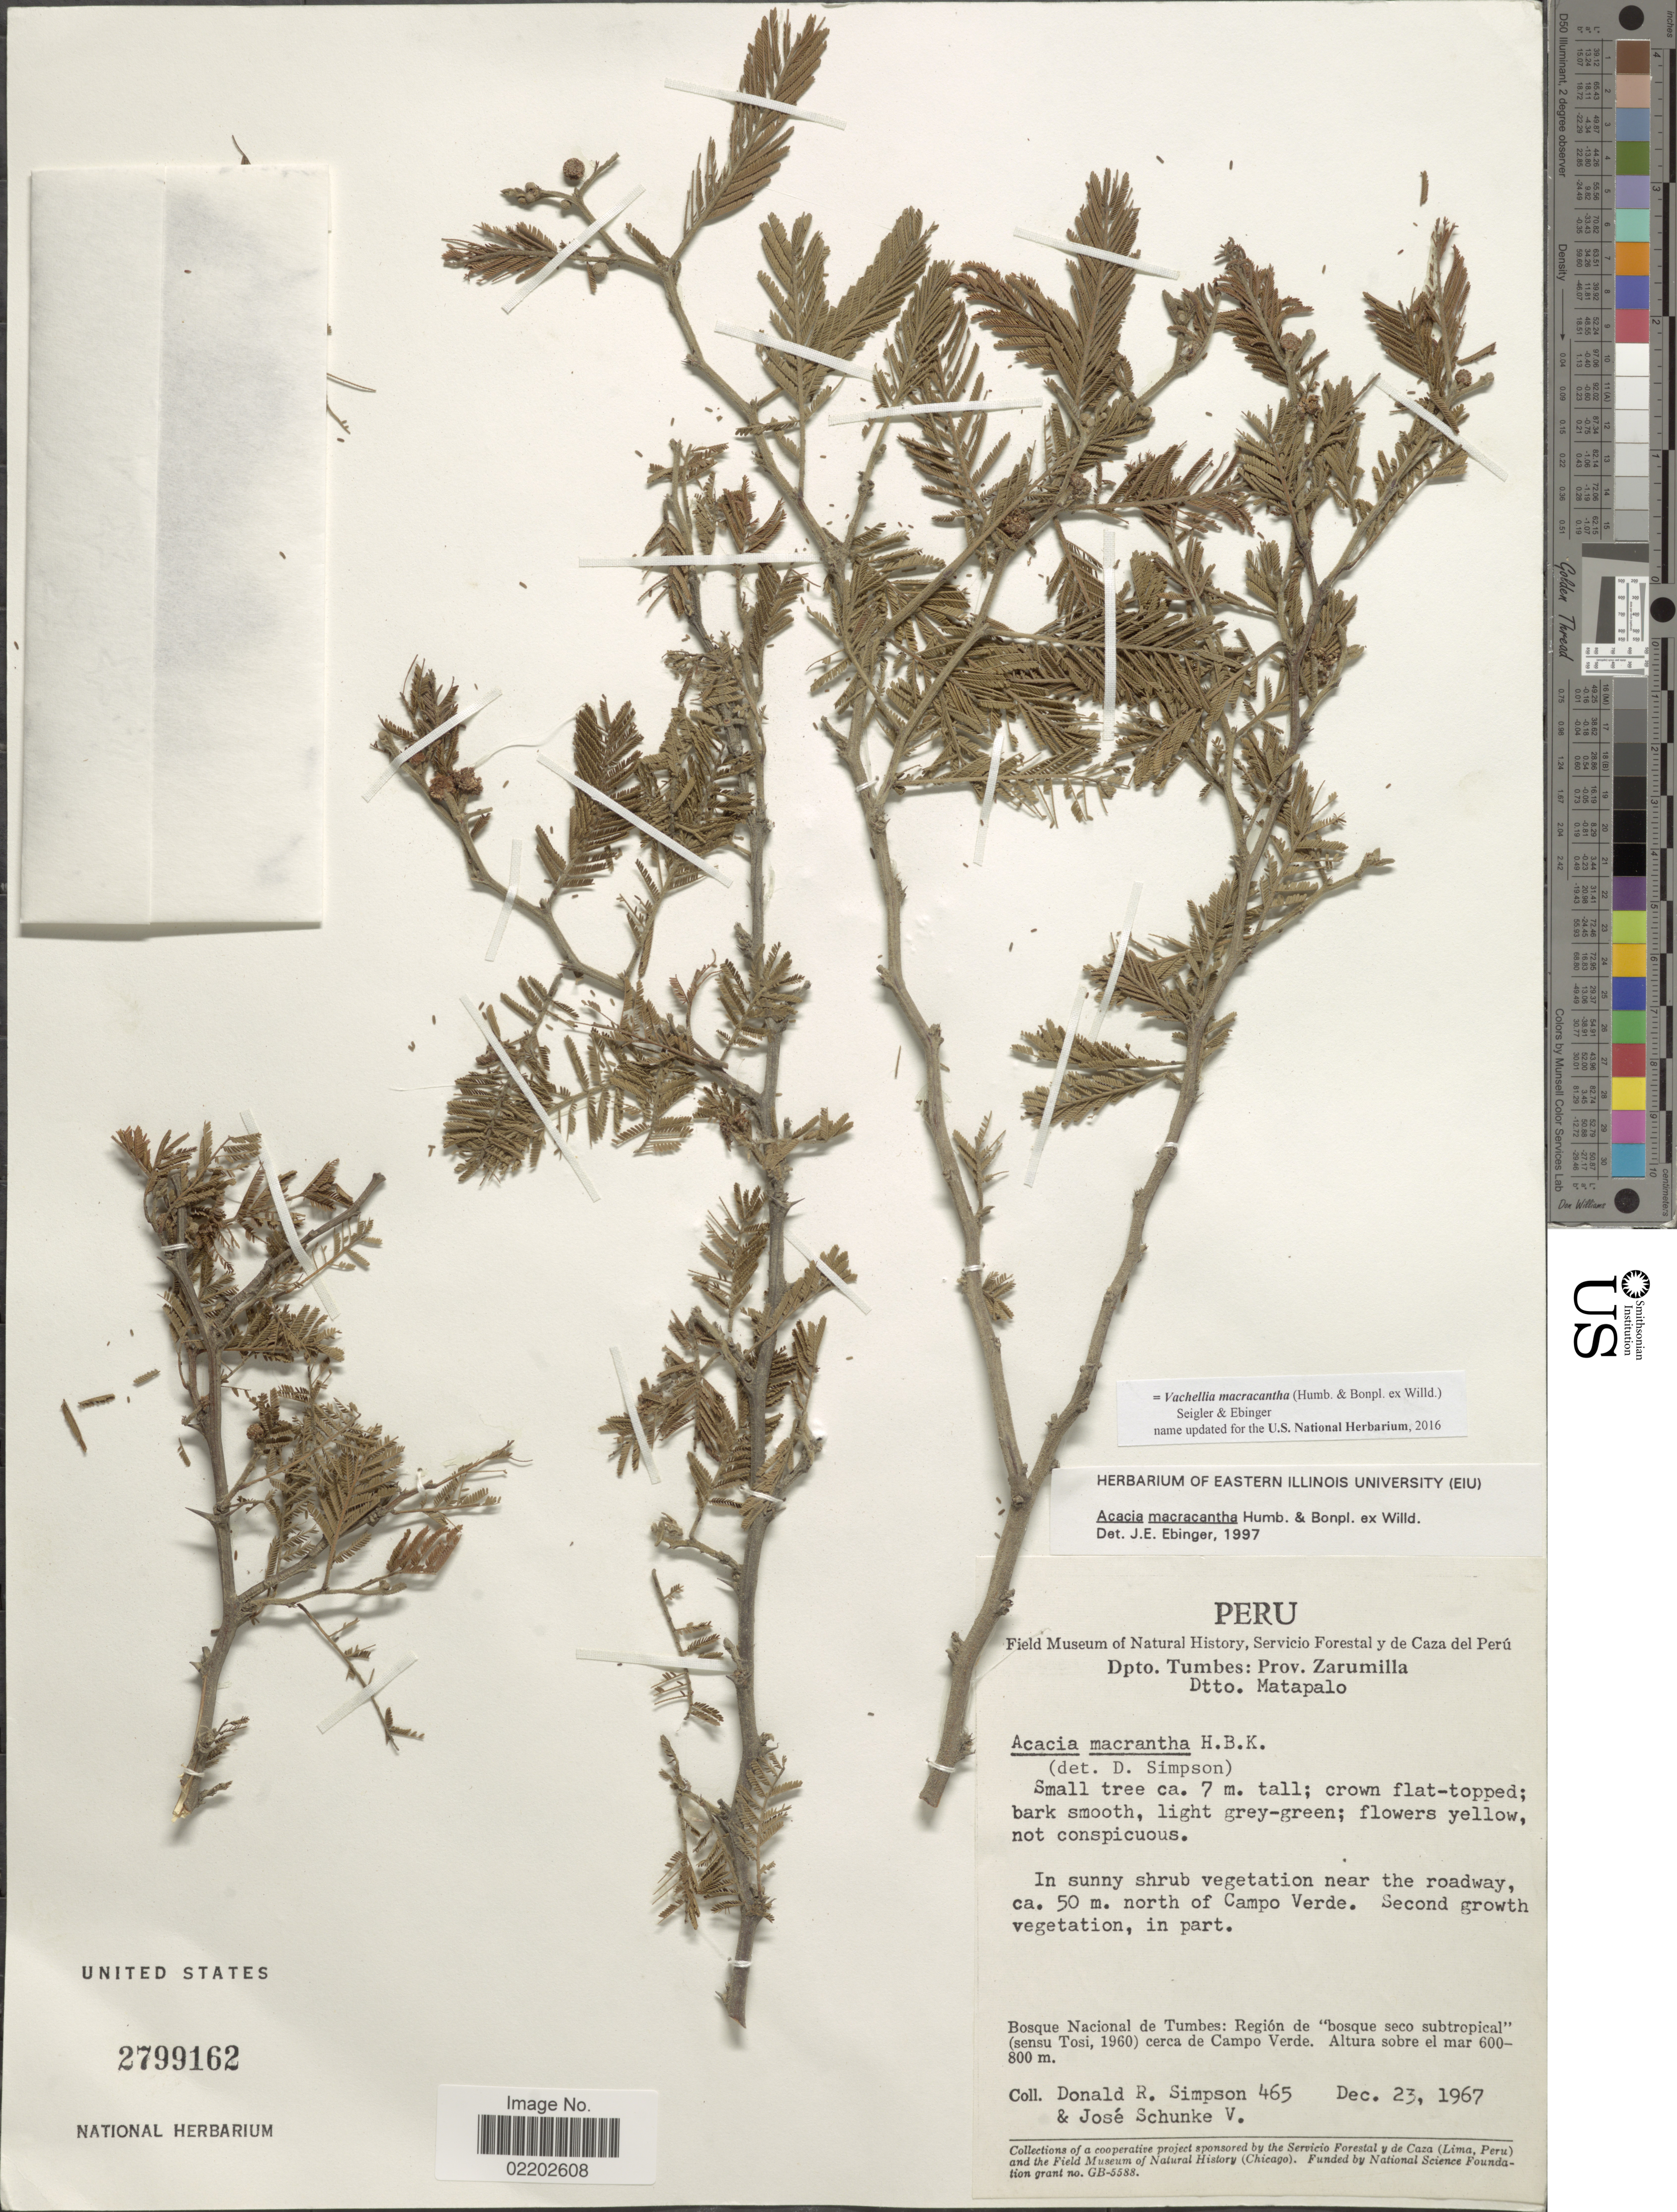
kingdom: Plantae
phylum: Tracheophyta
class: Magnoliopsida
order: Fabales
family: Fabaceae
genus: Vachellia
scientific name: Vachellia macracantha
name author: (Humb. & Bonpl. ex Willd.) Seigler & Ebinger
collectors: D. R. Simpson & J. Schunke Vigo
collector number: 465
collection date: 1967-12-23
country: Peru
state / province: Tumbes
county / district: Zarumilla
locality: Dpto. Tumbes: Prov. Zarumilla, Dtto. Matapalo. Bosque Nacionalde Tumbes: Region de "boque seco subtropical" (sensu Tosi. 1960) cerca de Campo Verde.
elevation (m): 600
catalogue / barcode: US 2799162